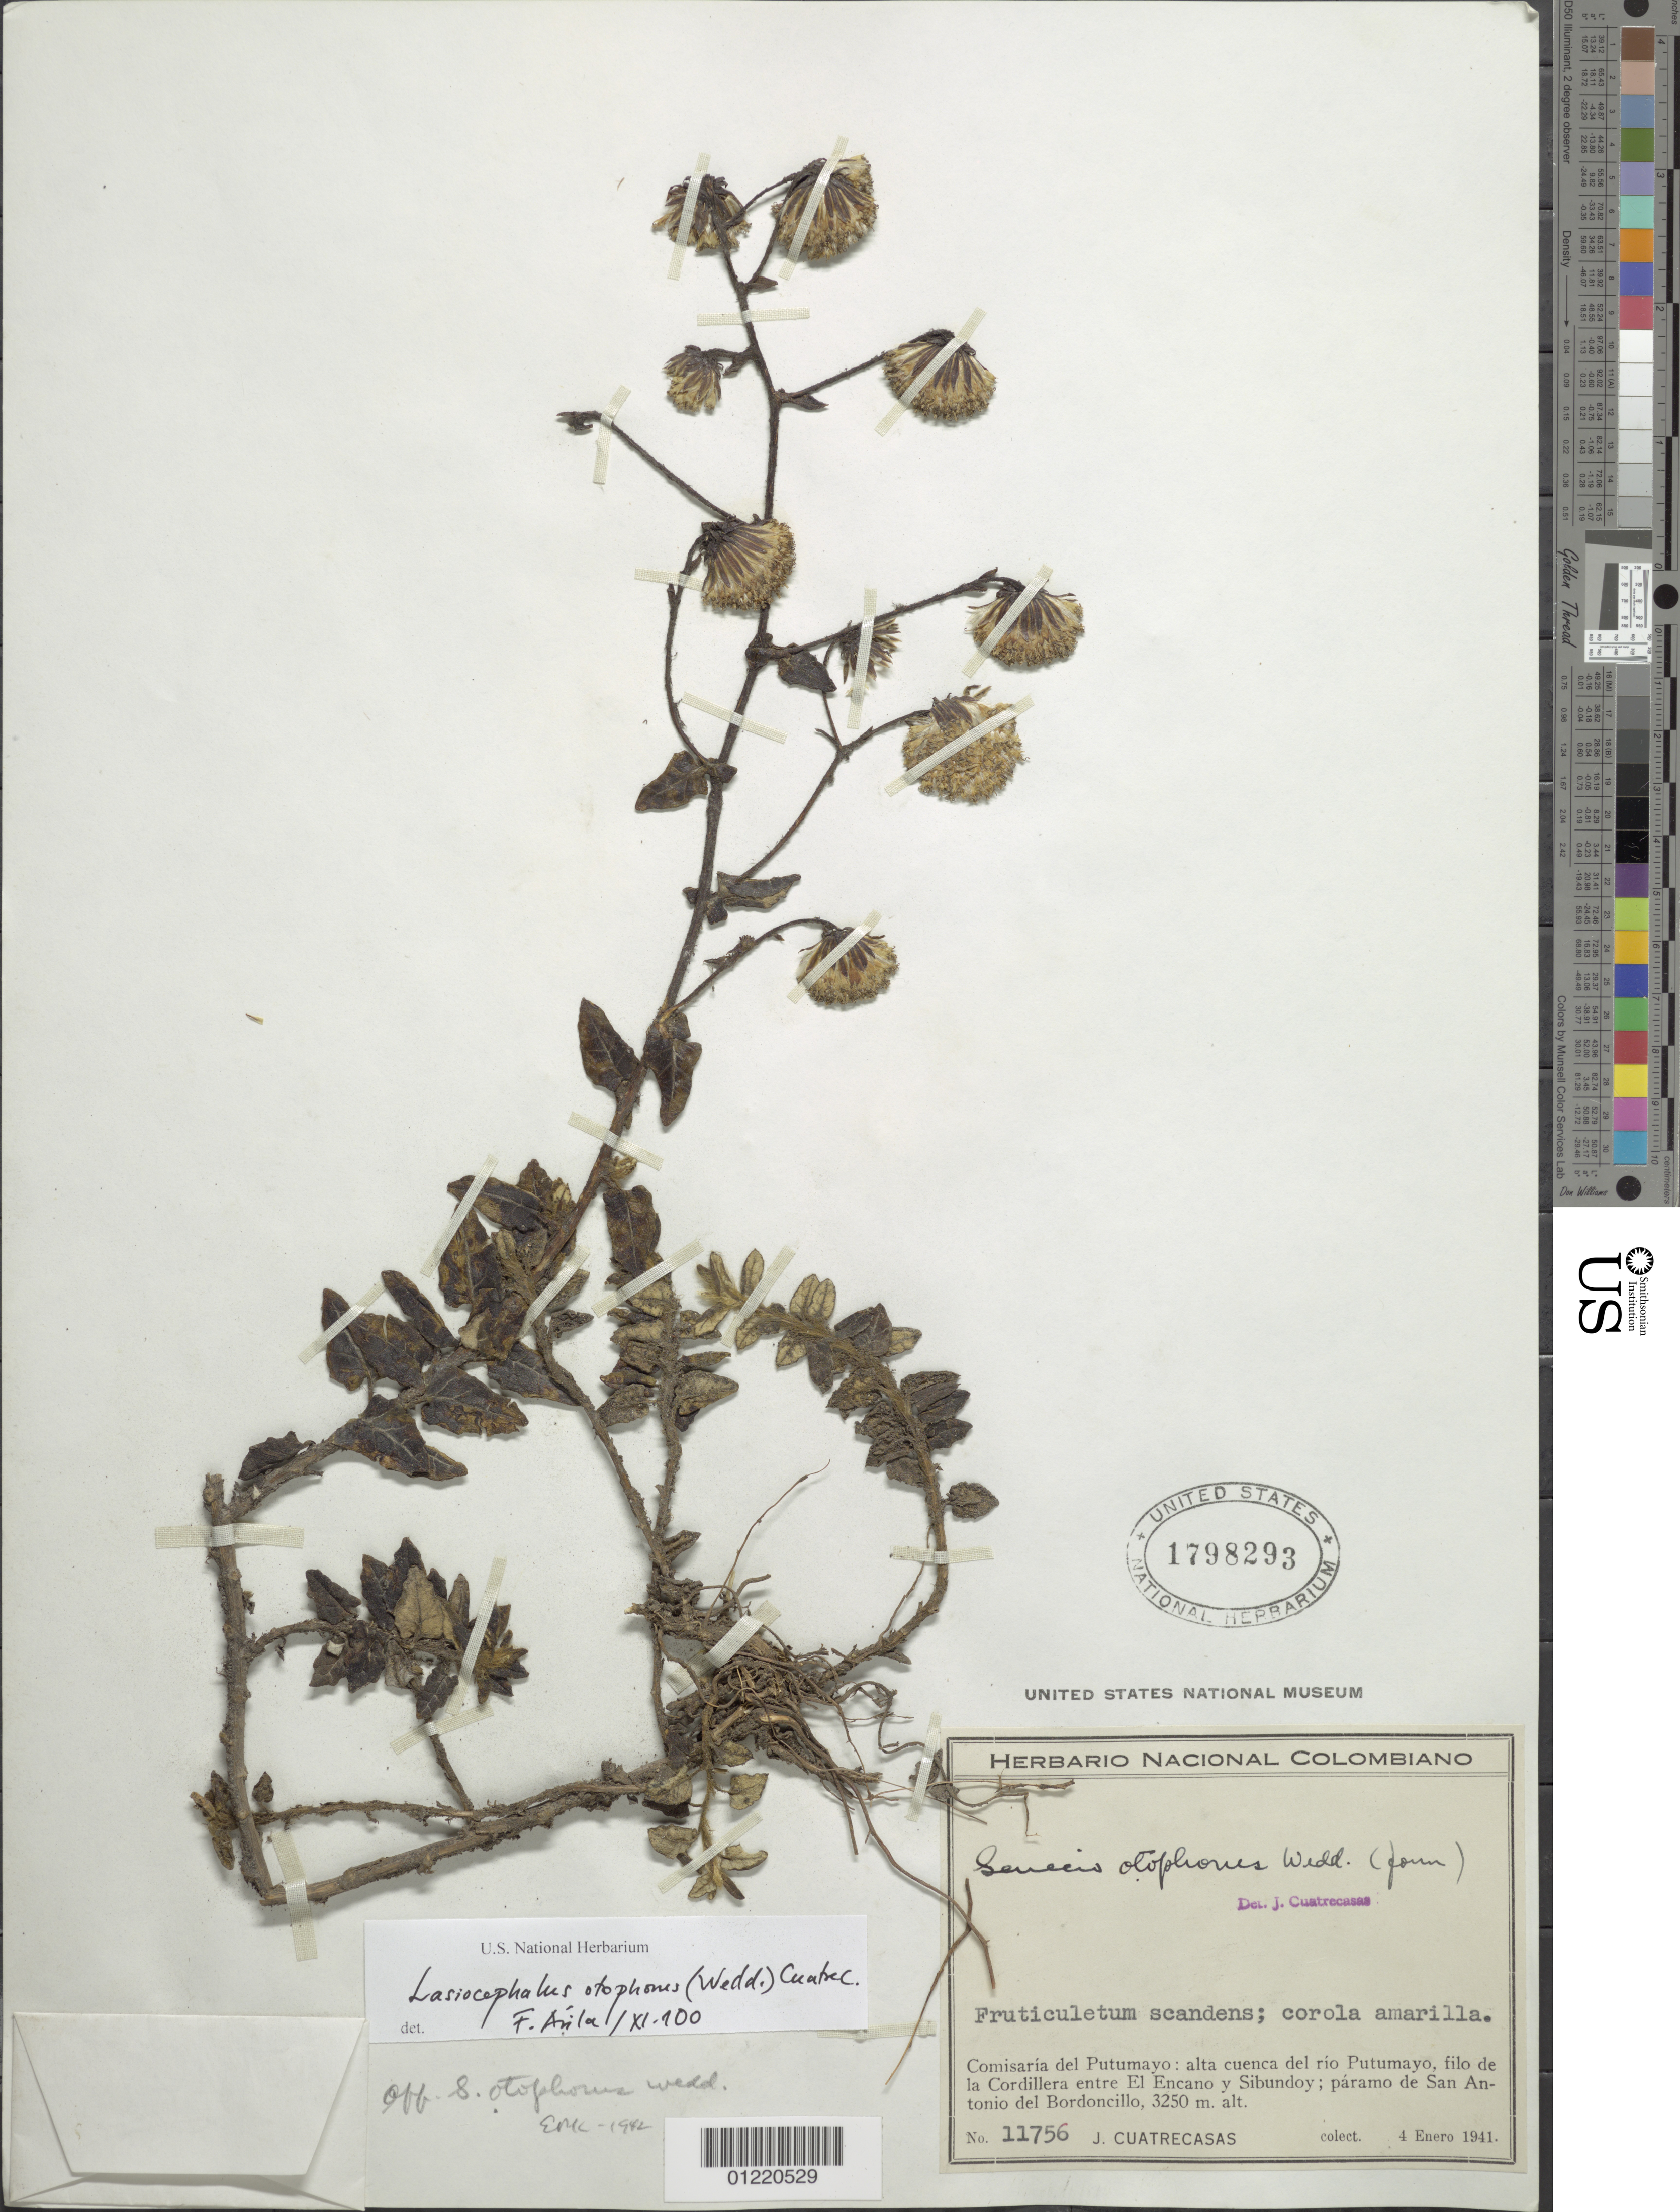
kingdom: Plantae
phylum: Tracheophyta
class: Magnoliopsida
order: Asterales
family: Asteraceae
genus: Senecio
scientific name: Senecio otophorus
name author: Wedd.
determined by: Salomon, Luciana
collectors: J. Cuatrecasas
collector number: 11756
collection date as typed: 04 Jan 1941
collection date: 1941-01-04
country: Colombia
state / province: Putumayo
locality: Alta Cuenca de Rio Putumayo, Filo de Cordillera entre El Encaño & Sibundoy, Paramo de San Antonia del Bordoncillo.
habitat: Paramo.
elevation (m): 3250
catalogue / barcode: US 1798293